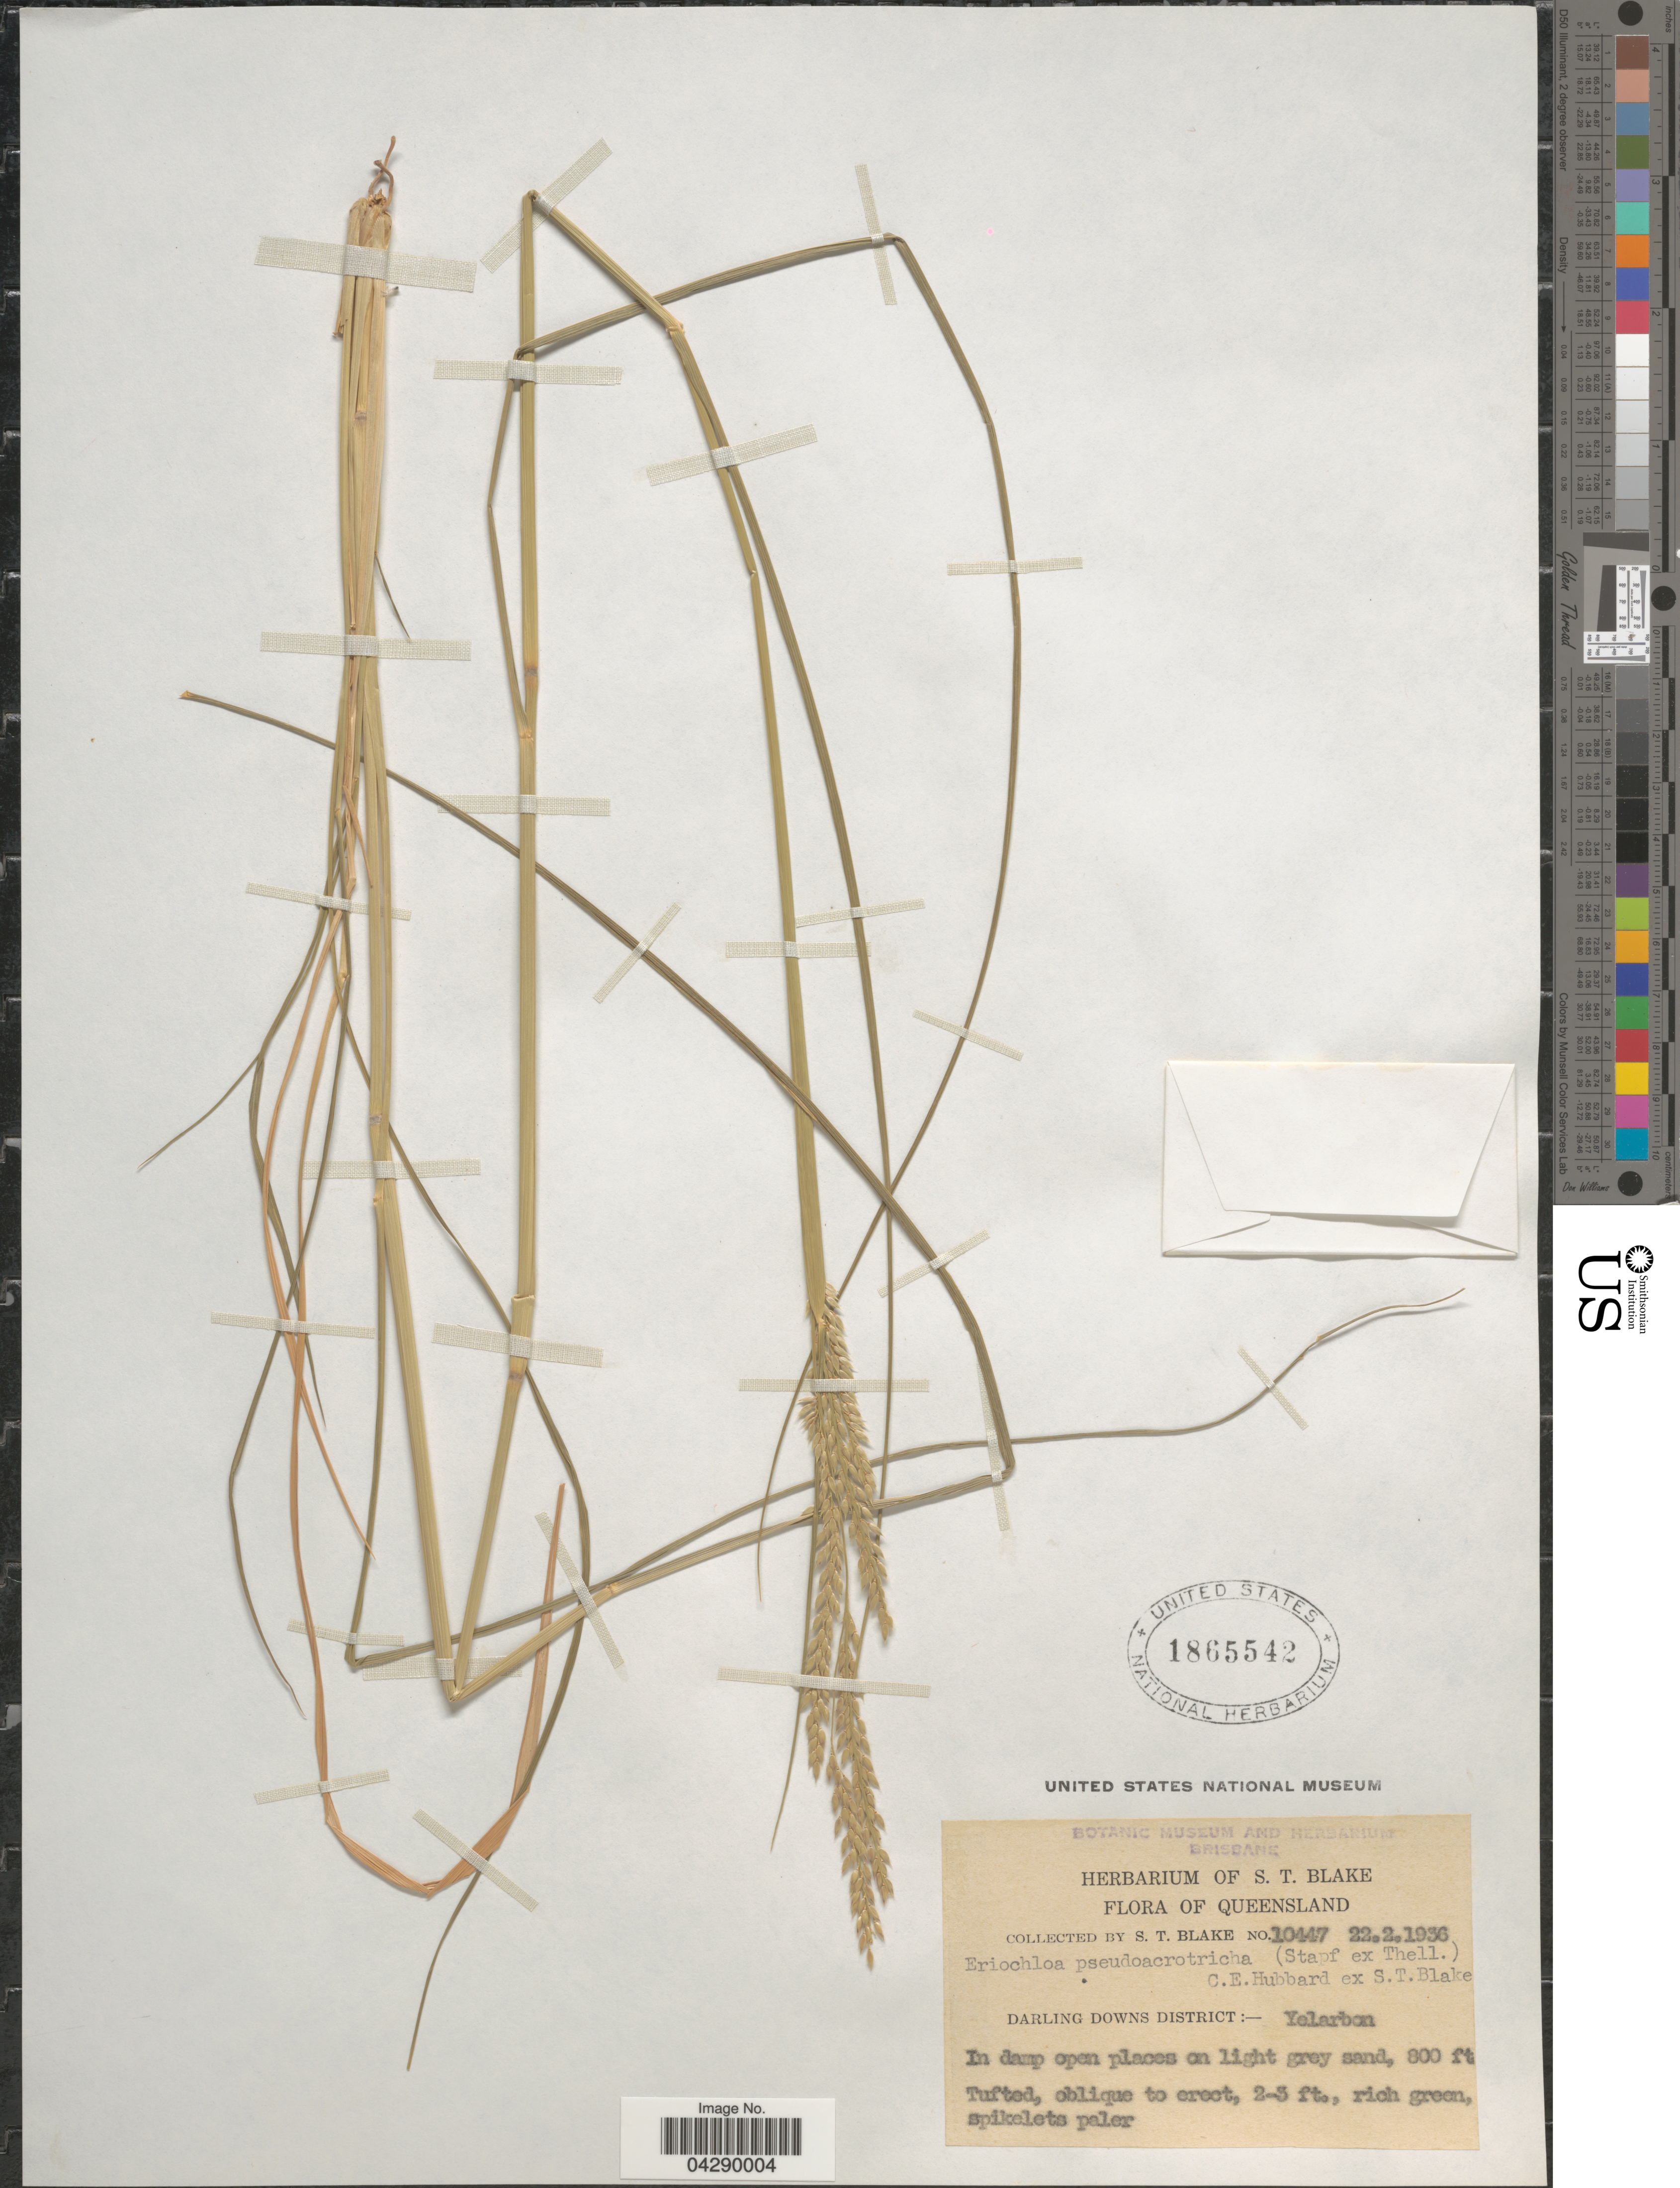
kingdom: Plantae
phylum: Tracheophyta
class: Liliopsida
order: Poales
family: Poaceae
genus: Eriochloa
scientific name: Eriochloa pseudoacrotricha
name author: (Stapf & Thell.) J.M. Black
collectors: S. T. Blake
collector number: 10447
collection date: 1936-02-22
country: Australia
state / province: Queensland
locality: Darling Downs District:- Yelarbon.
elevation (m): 244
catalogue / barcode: US 1865542